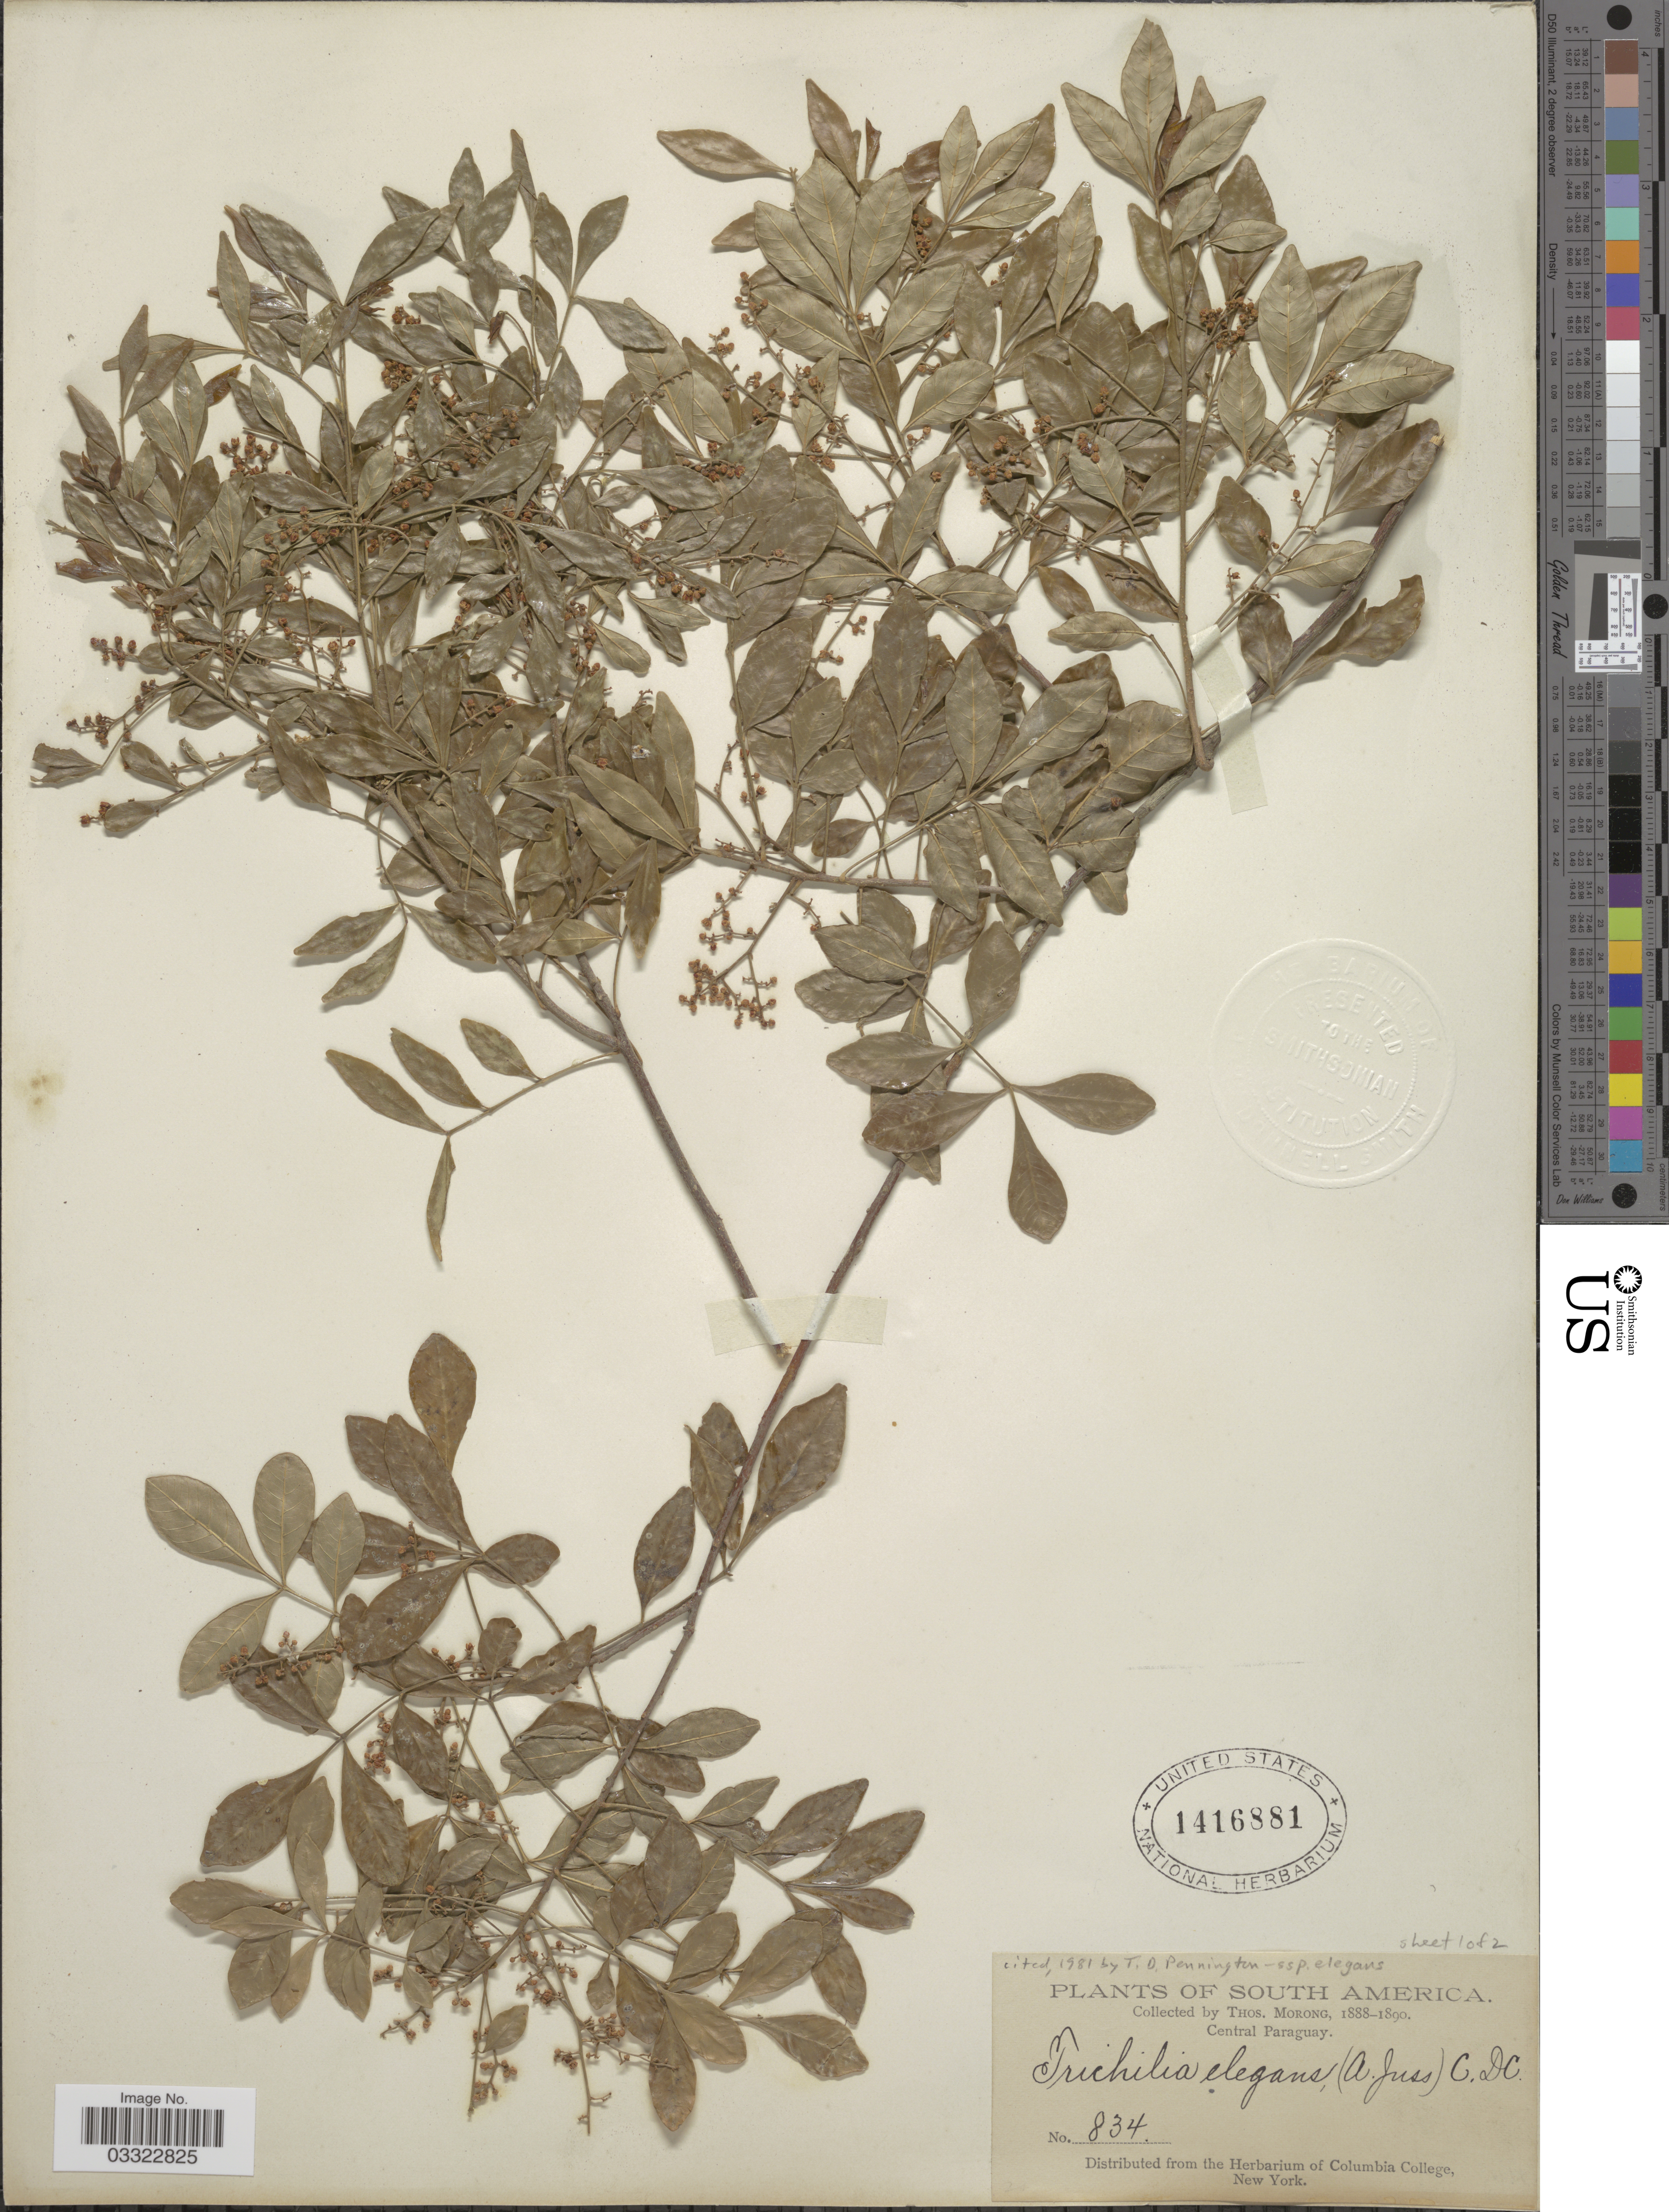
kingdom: Plantae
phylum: Tracheophyta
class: Magnoliopsida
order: Sapindales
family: Meliaceae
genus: Trichilia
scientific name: Trichilia elegans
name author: A. Juss.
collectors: ex herb. T. Morong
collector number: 834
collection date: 1888/1890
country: Paraguay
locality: Central Paraguay.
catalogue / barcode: US 1416881